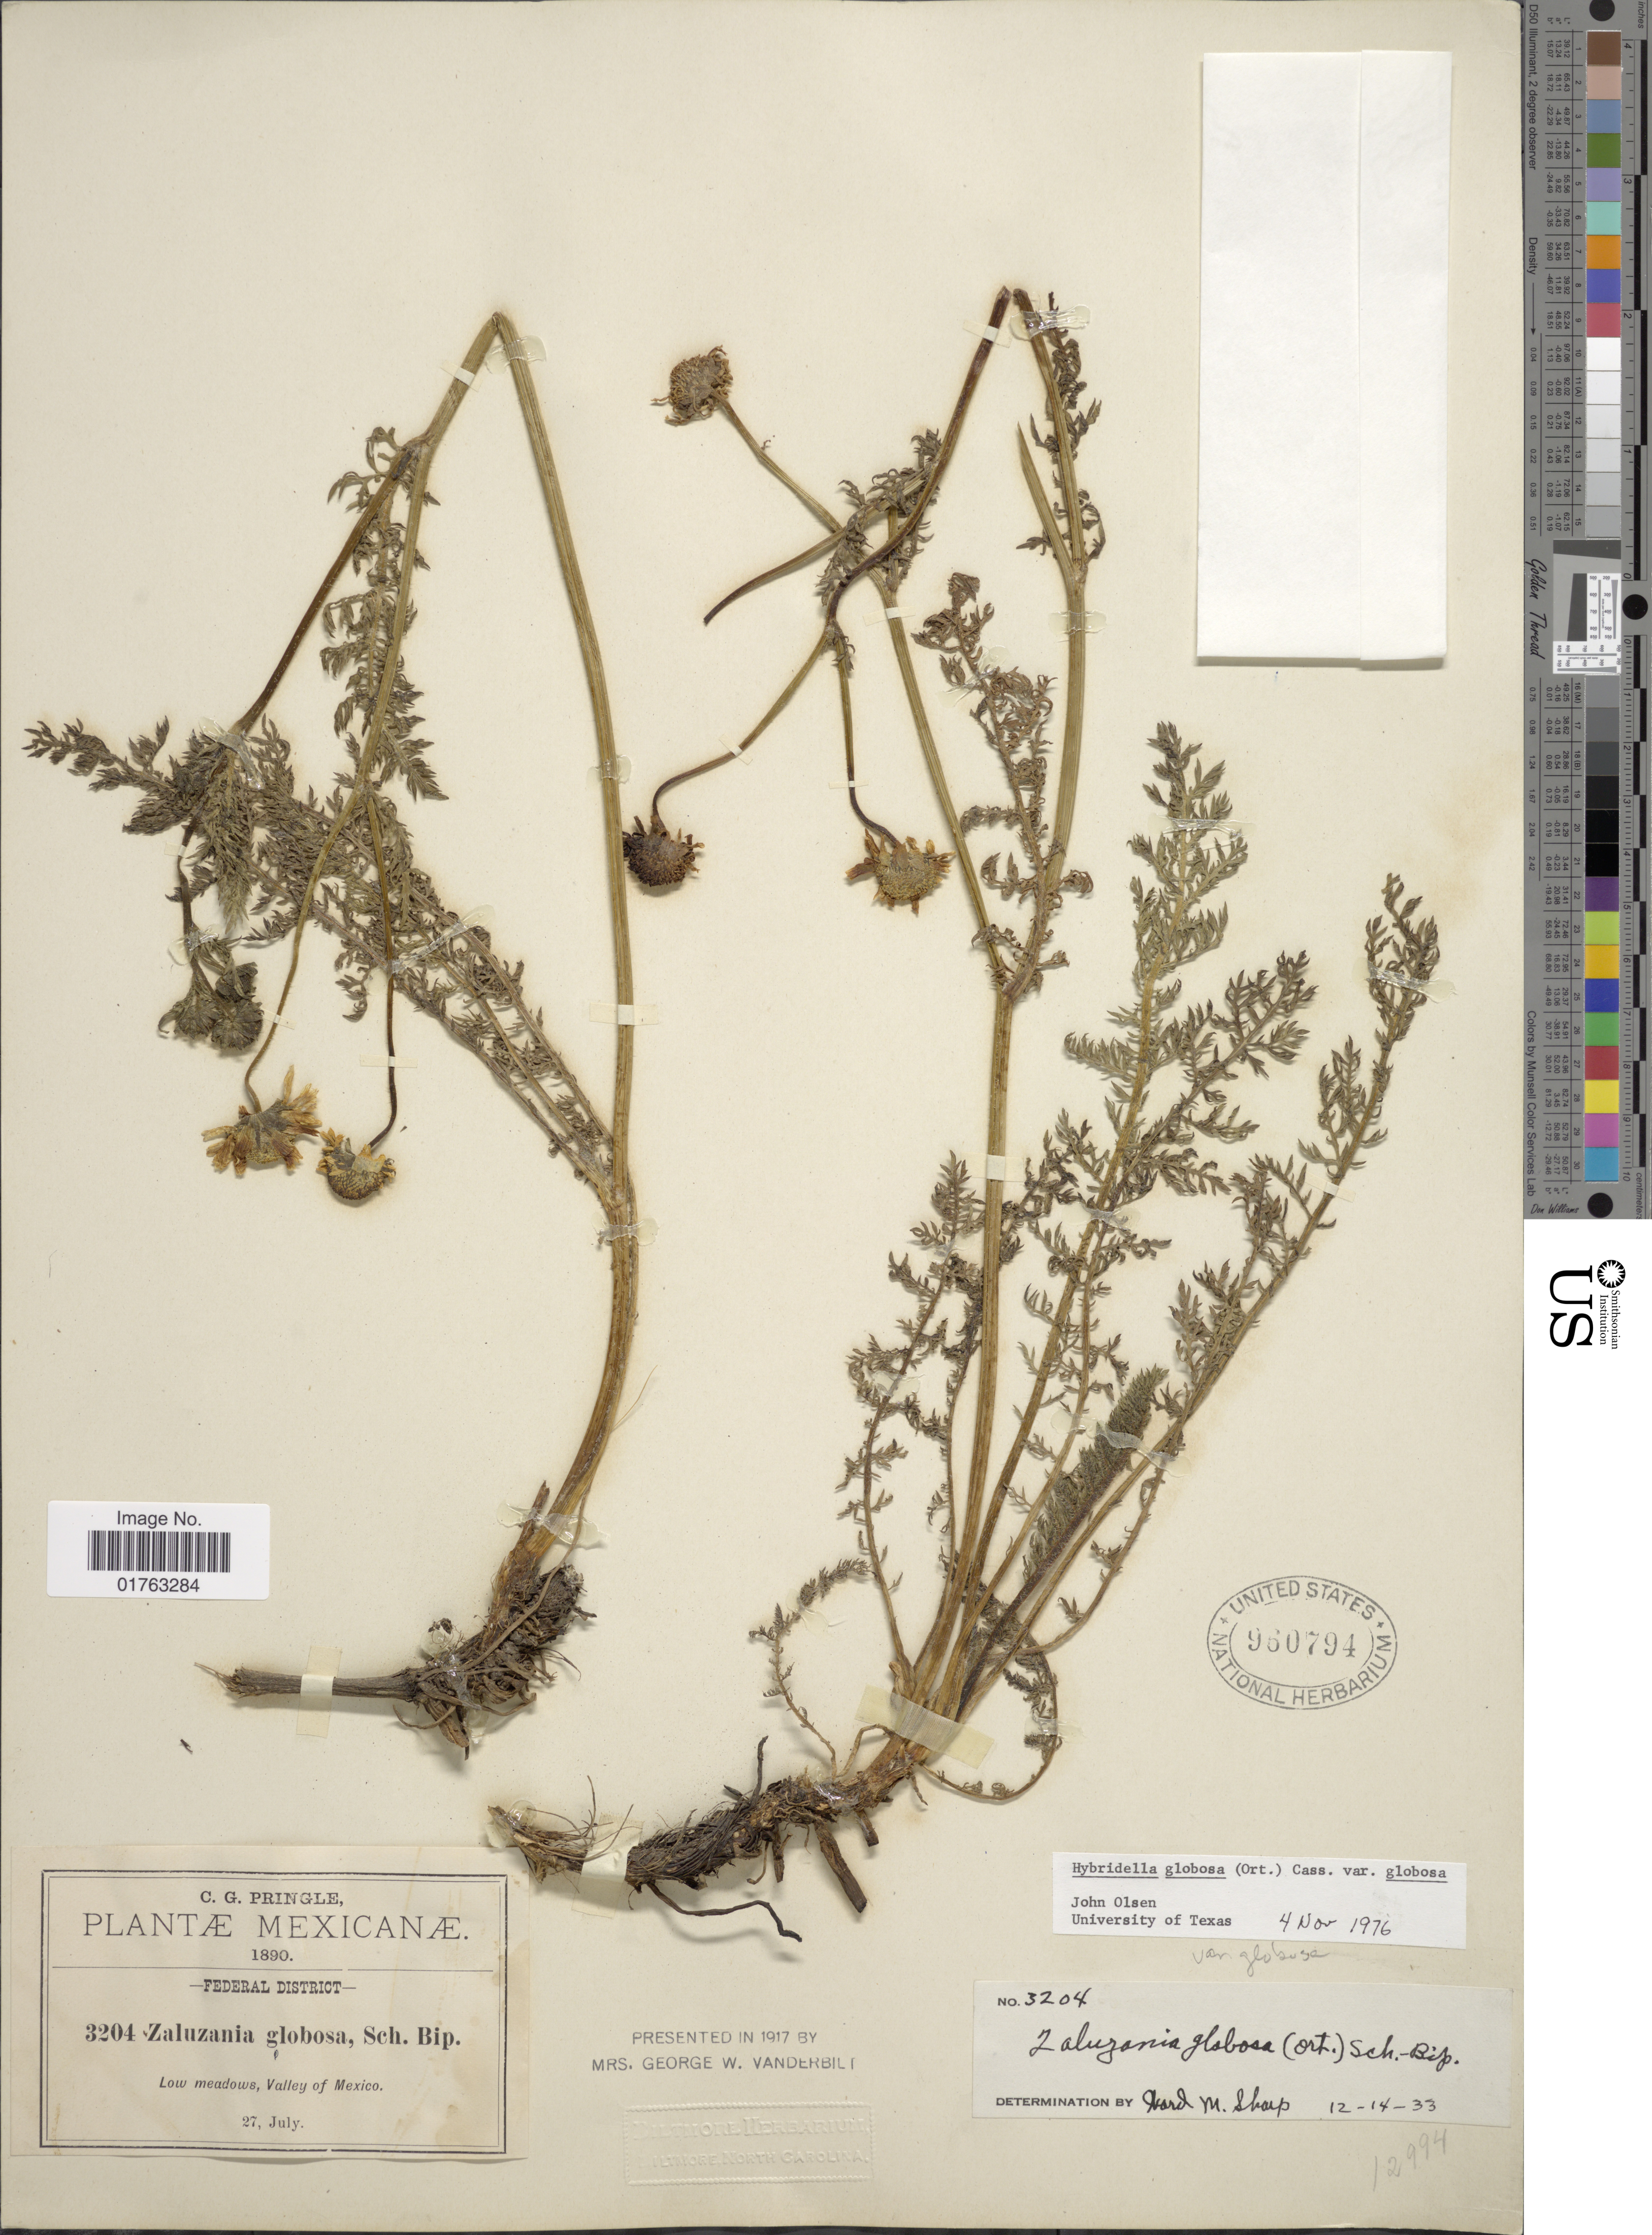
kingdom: Plantae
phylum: Tracheophyta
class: Magnoliopsida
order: Asterales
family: Asteraceae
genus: Hybridella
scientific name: Hybridella globosa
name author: (Ort.) Cass.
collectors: C. G. Pringle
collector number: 3204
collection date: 1890-07-27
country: Mexico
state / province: Distrito Federal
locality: Valley of Mexico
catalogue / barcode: US 960794